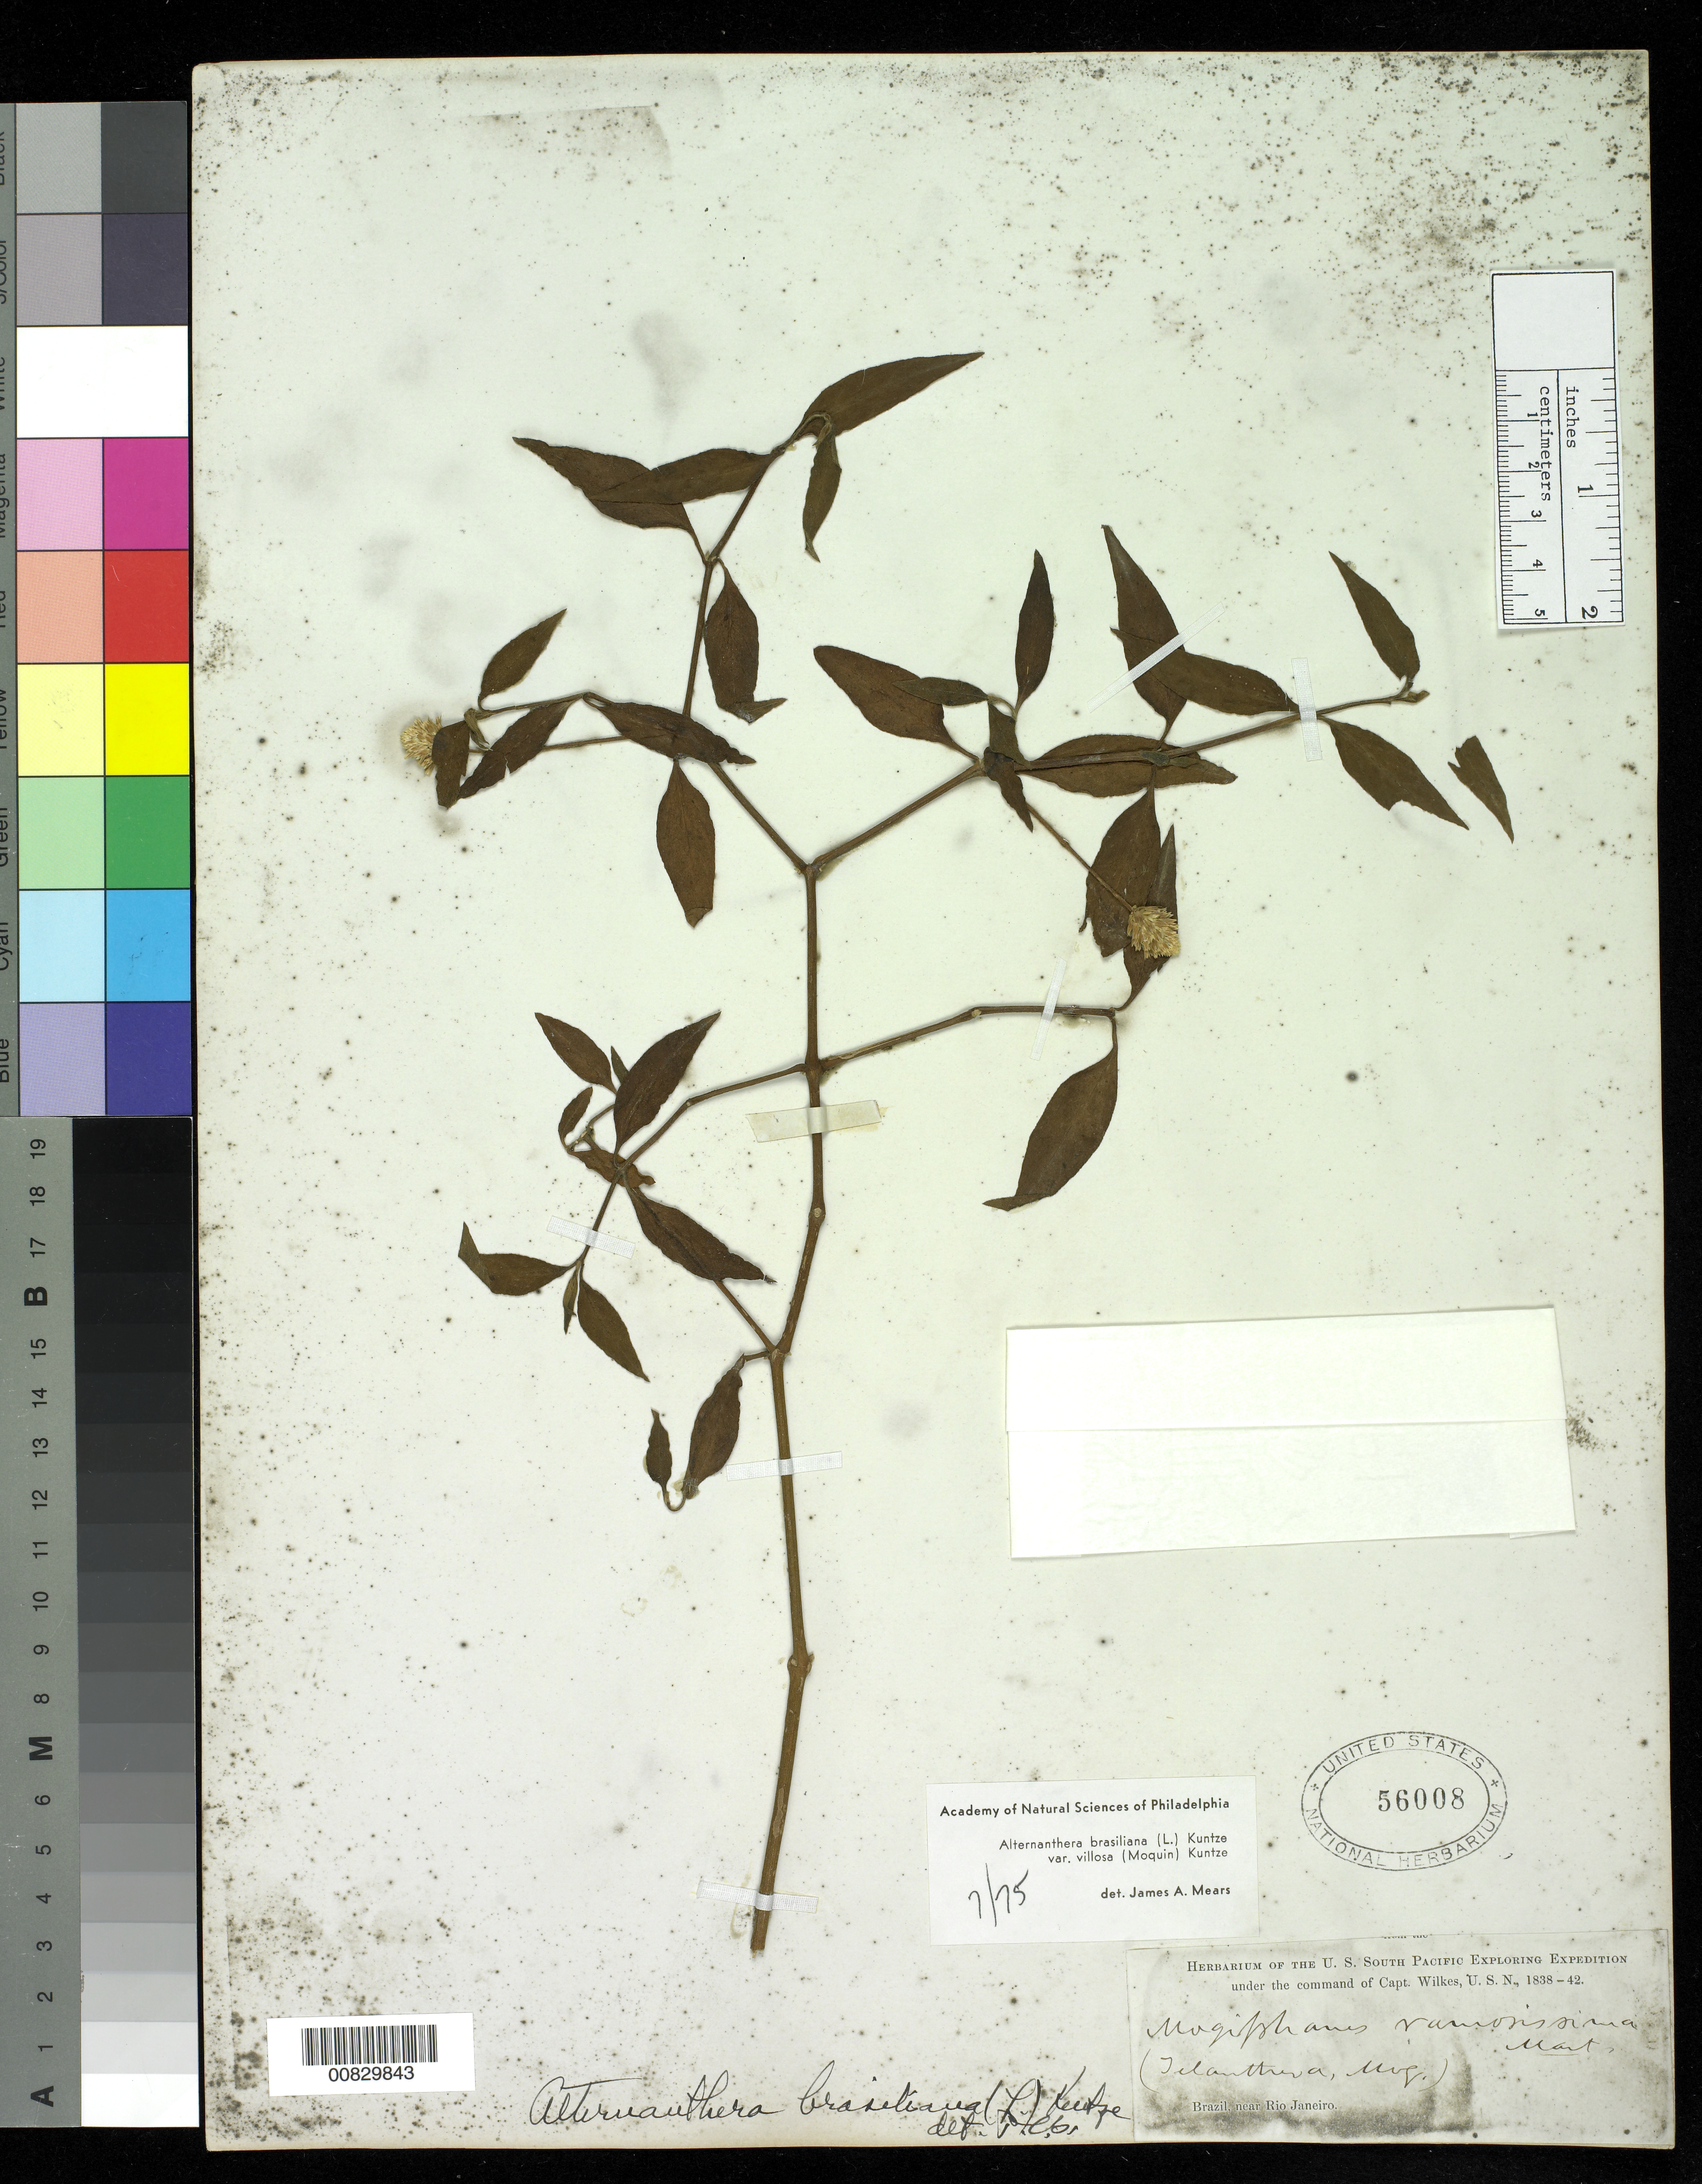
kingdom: Plantae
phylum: Tracheophyta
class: Magnoliopsida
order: Caryophyllales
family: Amaranthaceae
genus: Alternanthera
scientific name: Alternanthera brasiliana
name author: (L.) Kuntze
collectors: Wilkes Explor. Exped.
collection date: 1838/1842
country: Brazil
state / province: Rio de Janeiro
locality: Brazil, near Rio Janeiro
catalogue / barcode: US 56008